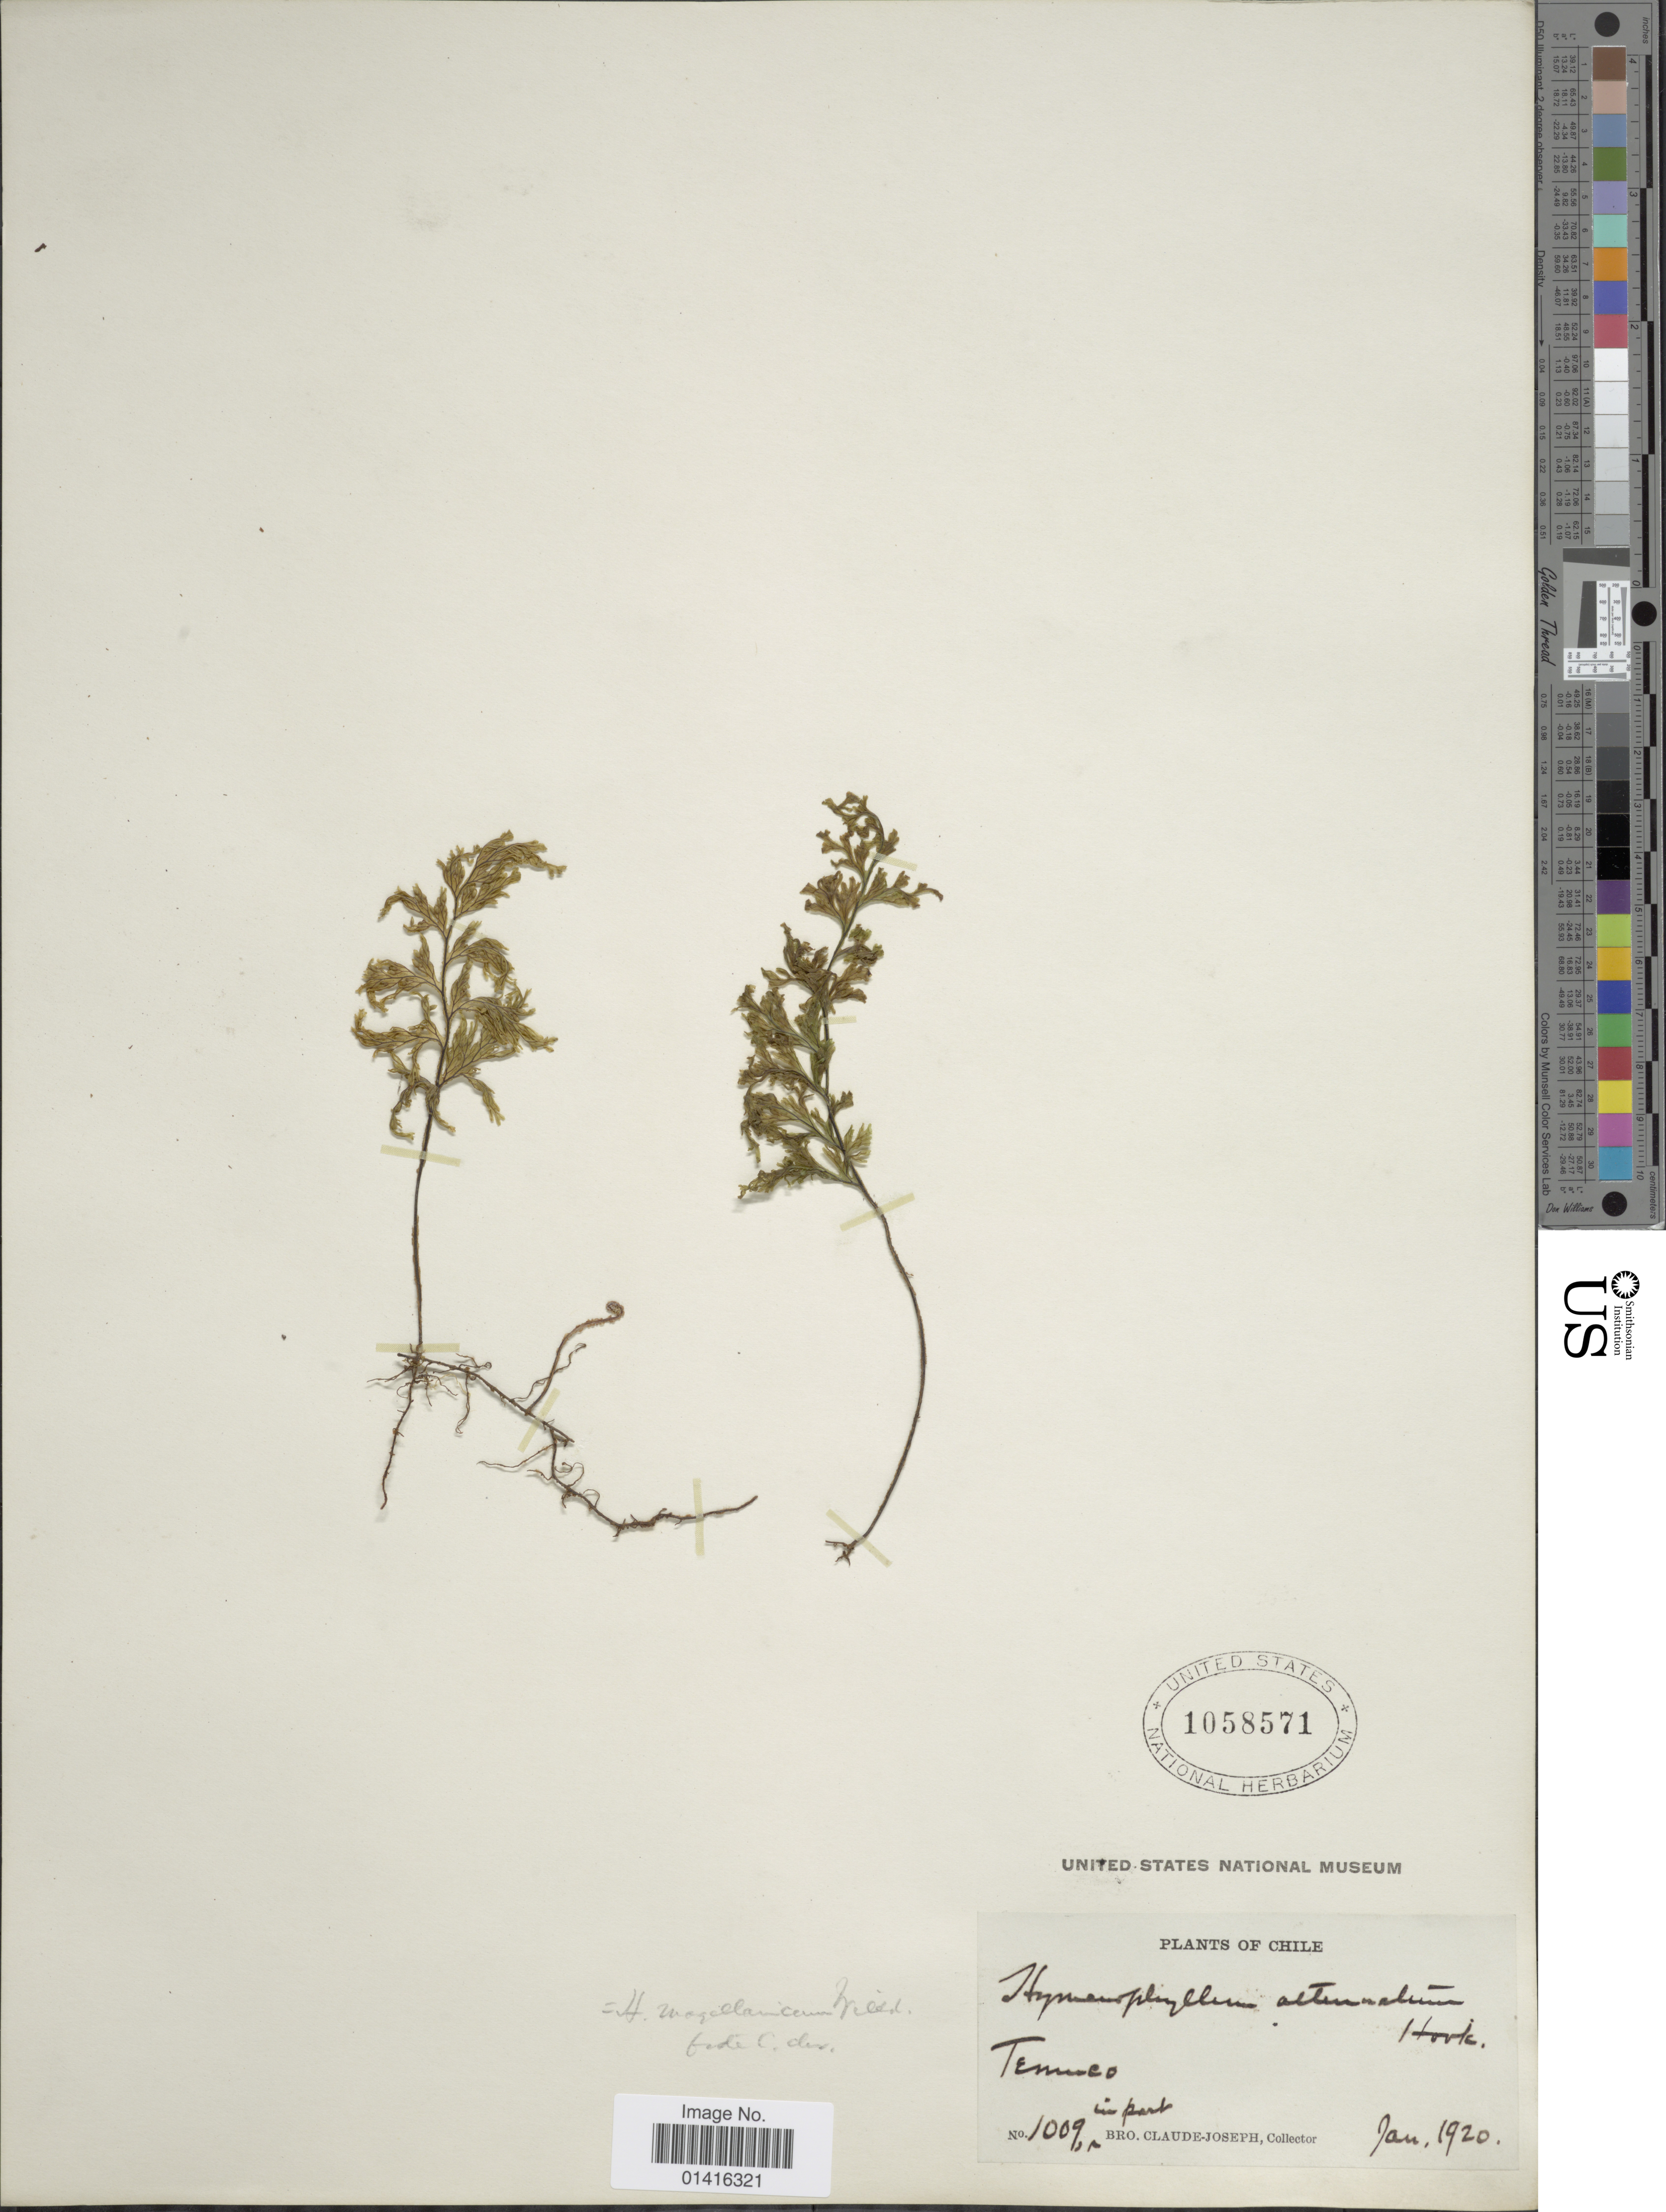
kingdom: Plantae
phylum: Tracheophyta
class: Polypodiopsida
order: Hymenophyllales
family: Hymenophyllaceae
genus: Hymenophyllum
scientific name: Hymenophyllum magellanicum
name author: Willd. ex Kunze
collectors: Frere Claude Joseph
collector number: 1009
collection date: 1920-01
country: Chile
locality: Temuco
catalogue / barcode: US 1058571